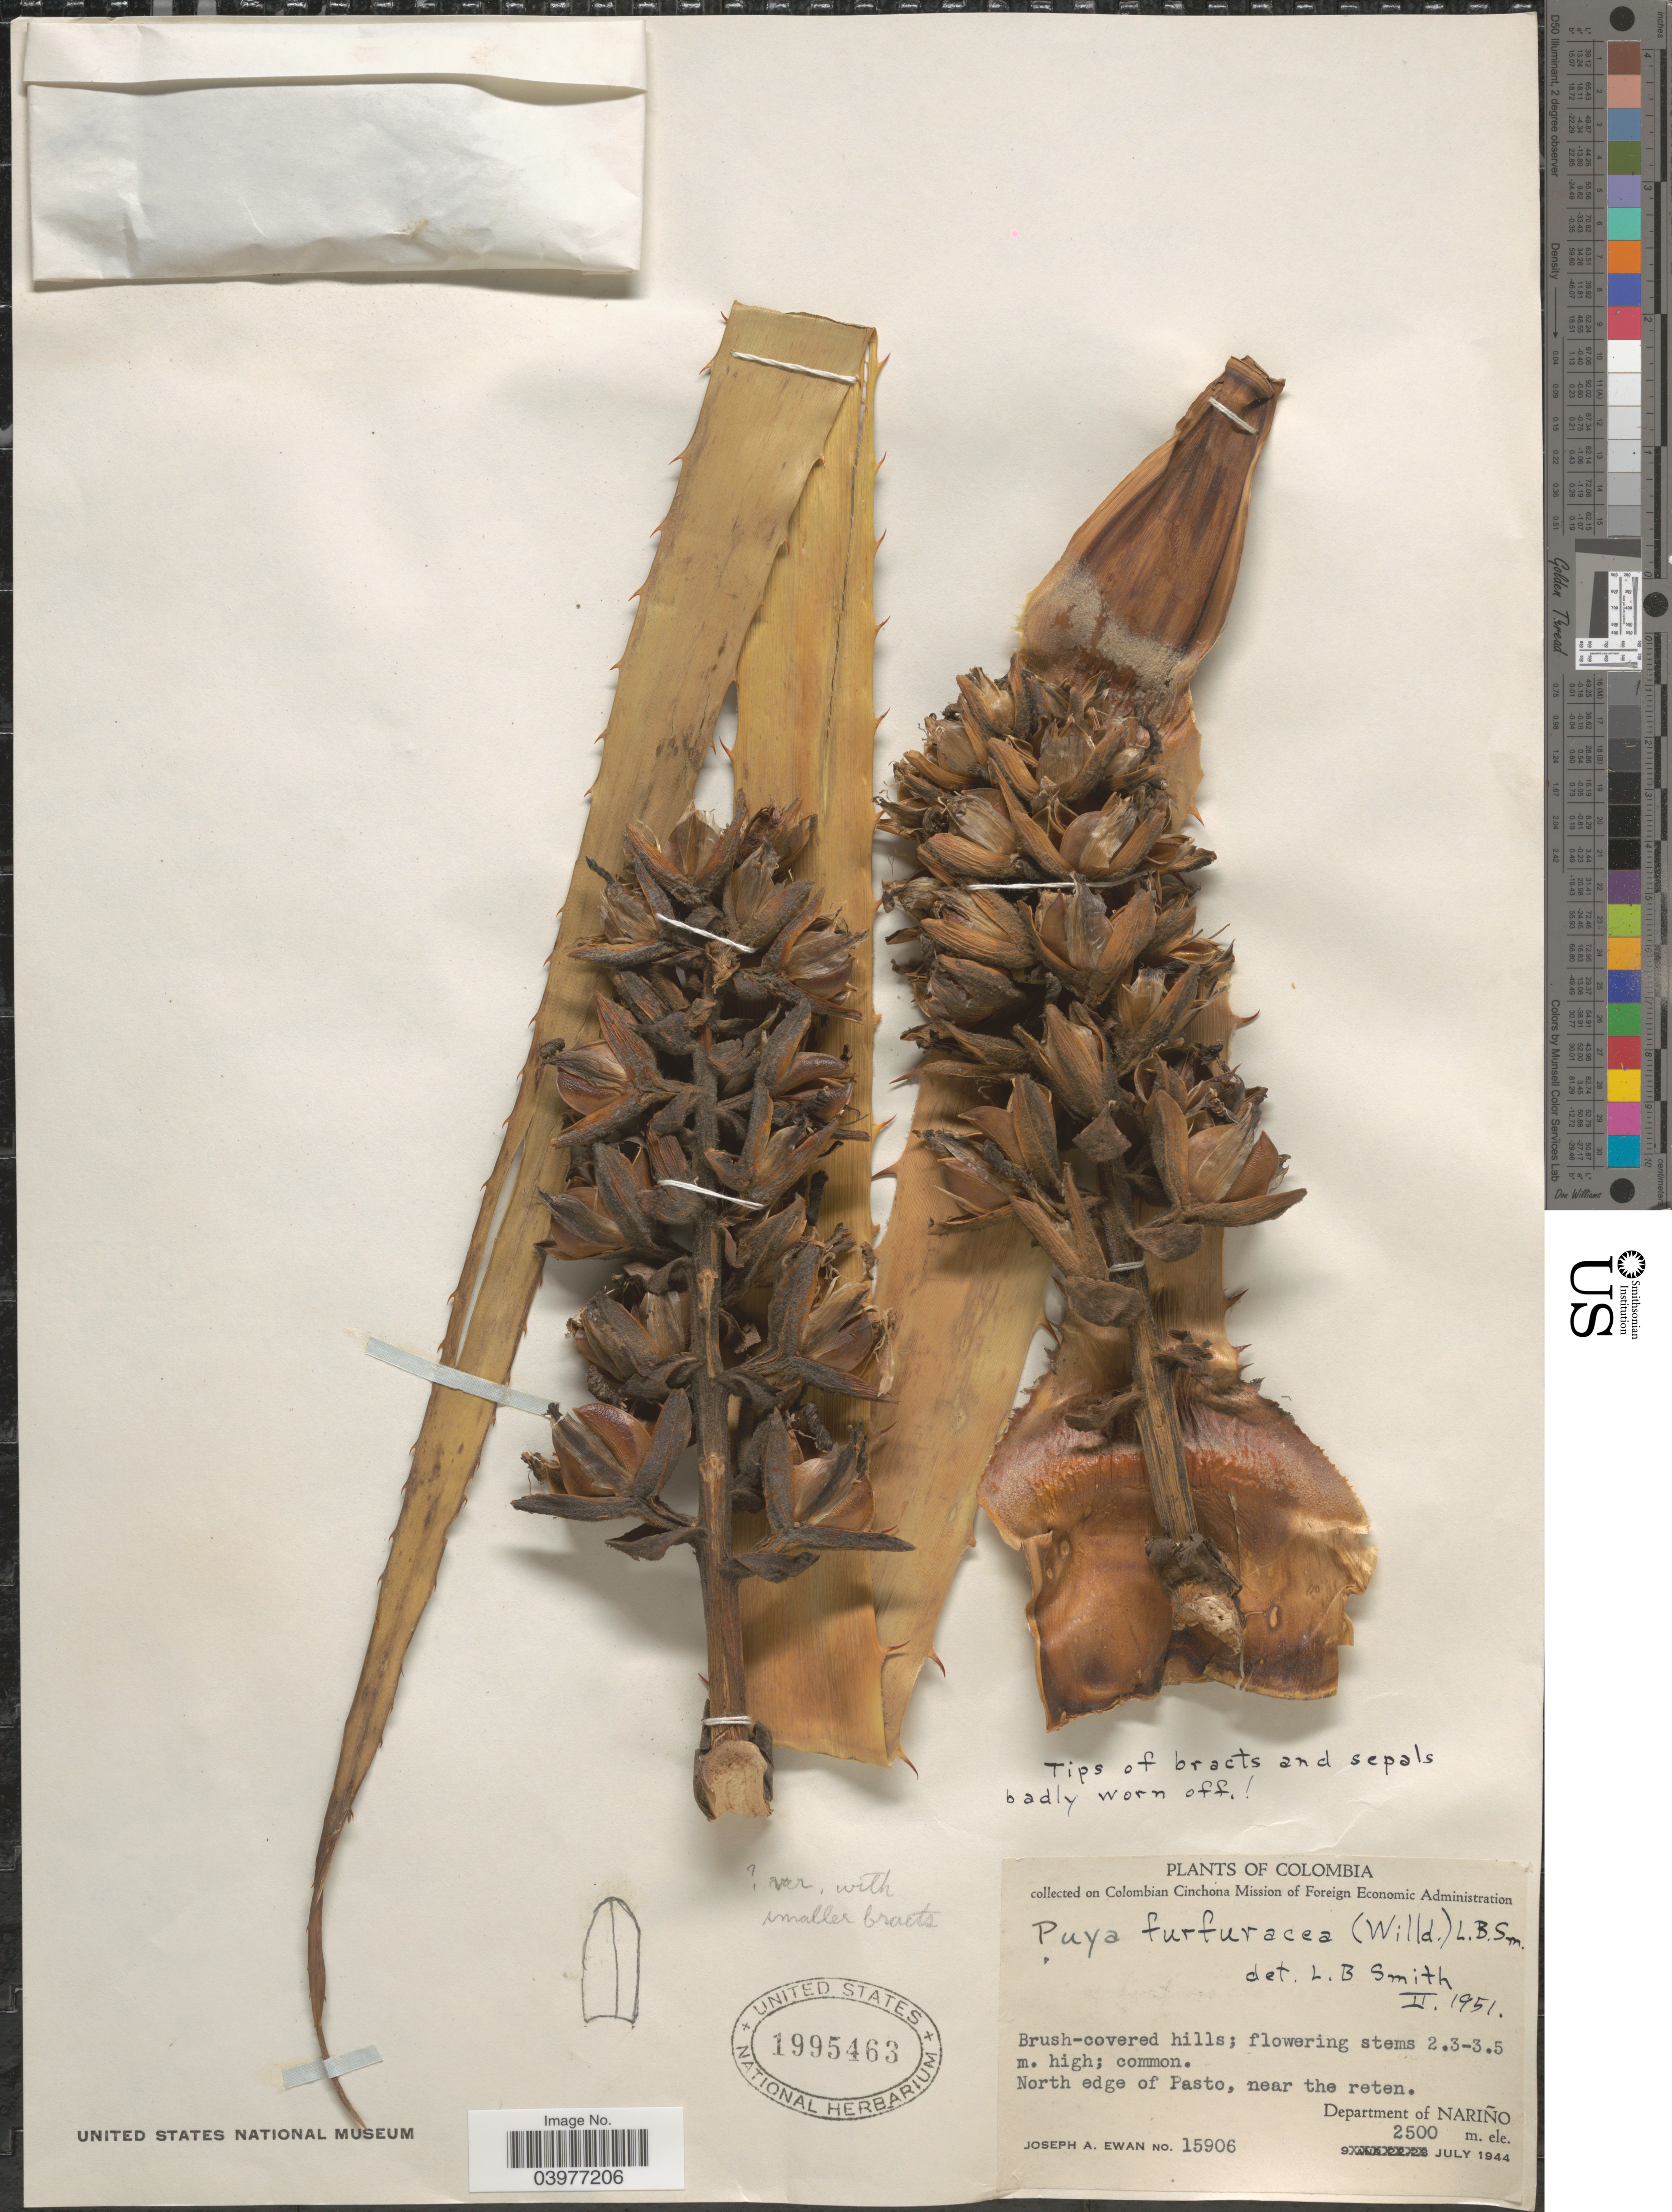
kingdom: Plantae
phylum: Tracheophyta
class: Liliopsida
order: Poales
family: Bromeliaceae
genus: Puya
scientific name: Puya furfuracea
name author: (Willd.) L.B. Sm.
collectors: J. A. Ewan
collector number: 15906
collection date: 1944-07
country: Colombia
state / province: Nariño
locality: North edge of Pasto, near the reten. Department of Nariño.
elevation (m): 2500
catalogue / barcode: US 1995463